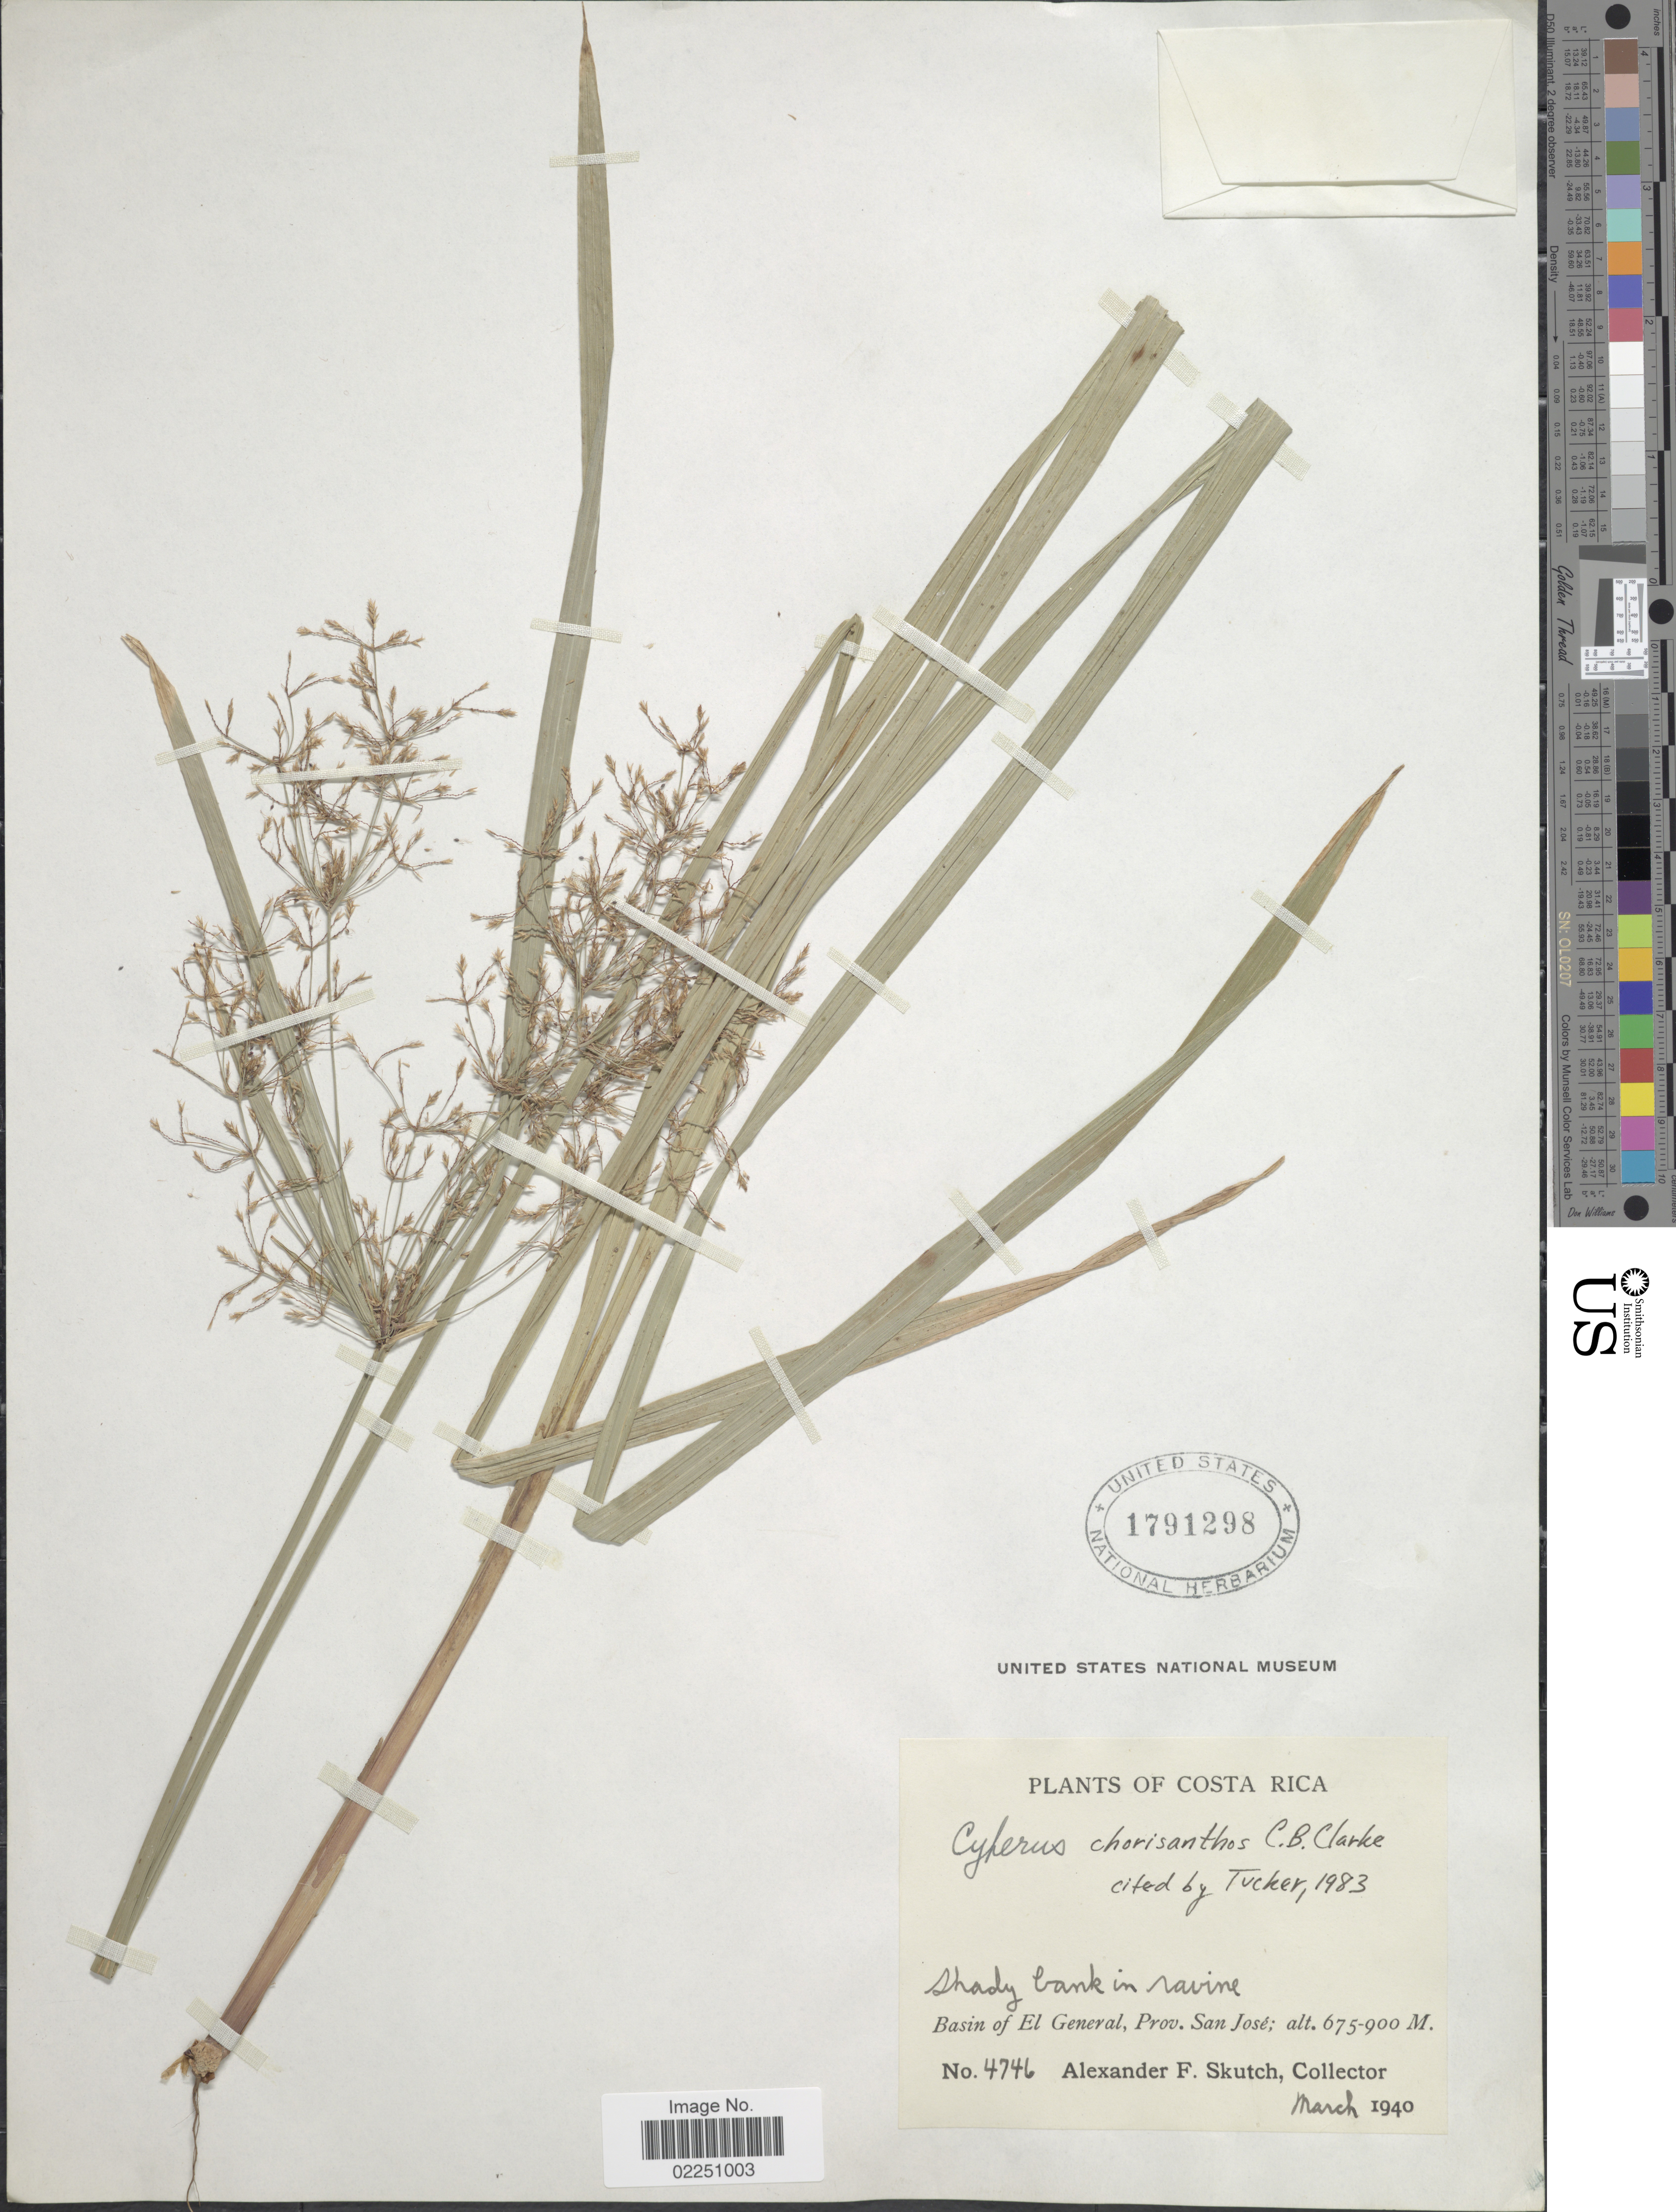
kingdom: Plantae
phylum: Tracheophyta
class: Liliopsida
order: Poales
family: Cyperaceae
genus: Cyperus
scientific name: Cyperus chorisanthus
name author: C.B. Clarke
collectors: A. F. Skutch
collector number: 4746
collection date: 1940-03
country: Costa Rica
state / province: San José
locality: Shady bank in ravine. Basin of El General, Prov. San Jose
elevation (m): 675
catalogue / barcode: US 1791298